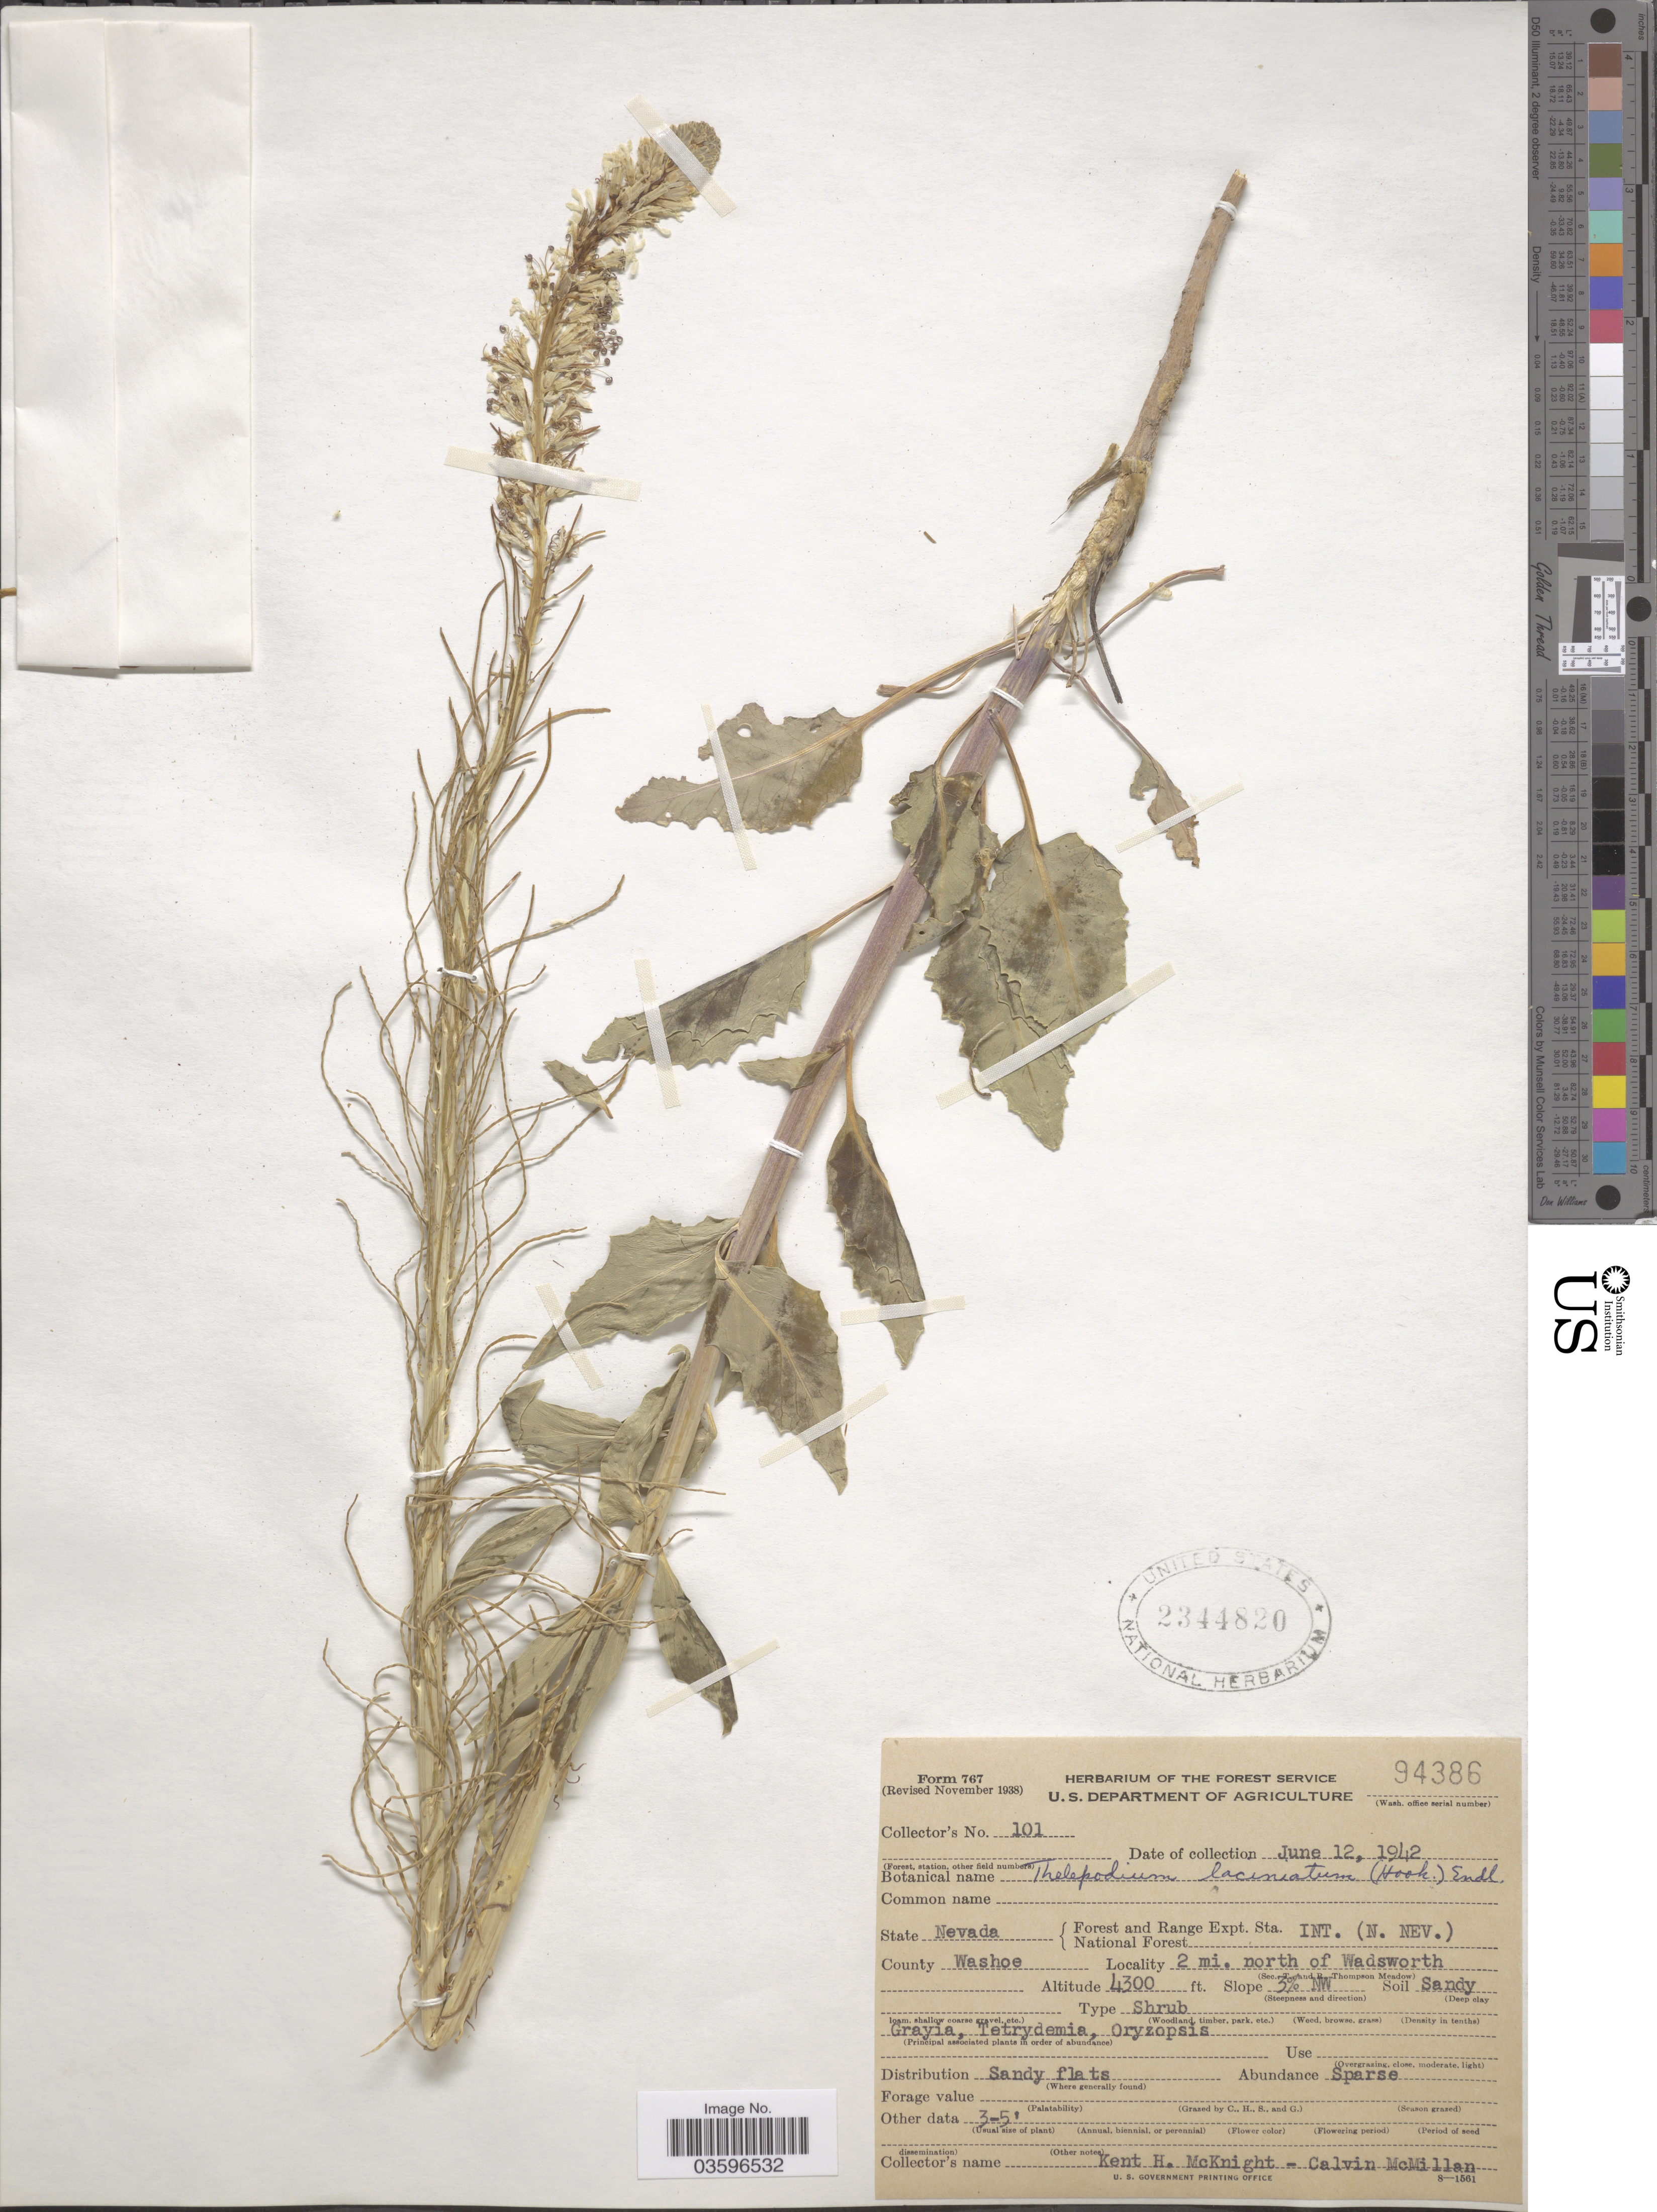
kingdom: Plantae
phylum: Tracheophyta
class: Magnoliopsida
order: Brassicales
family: Brassicaceae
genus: Thelypodium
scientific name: Thelypodium laciniatum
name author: (Hook.) Endl.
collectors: K. McKnight & C. McMillan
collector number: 101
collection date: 1942-06-12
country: United States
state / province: Nevada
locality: County Washoe. Forest and Range Expt. Sta. National Forest Int. (N. Nev.). 2 mi. north of Wadsworth.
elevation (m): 1311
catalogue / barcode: US 2344820